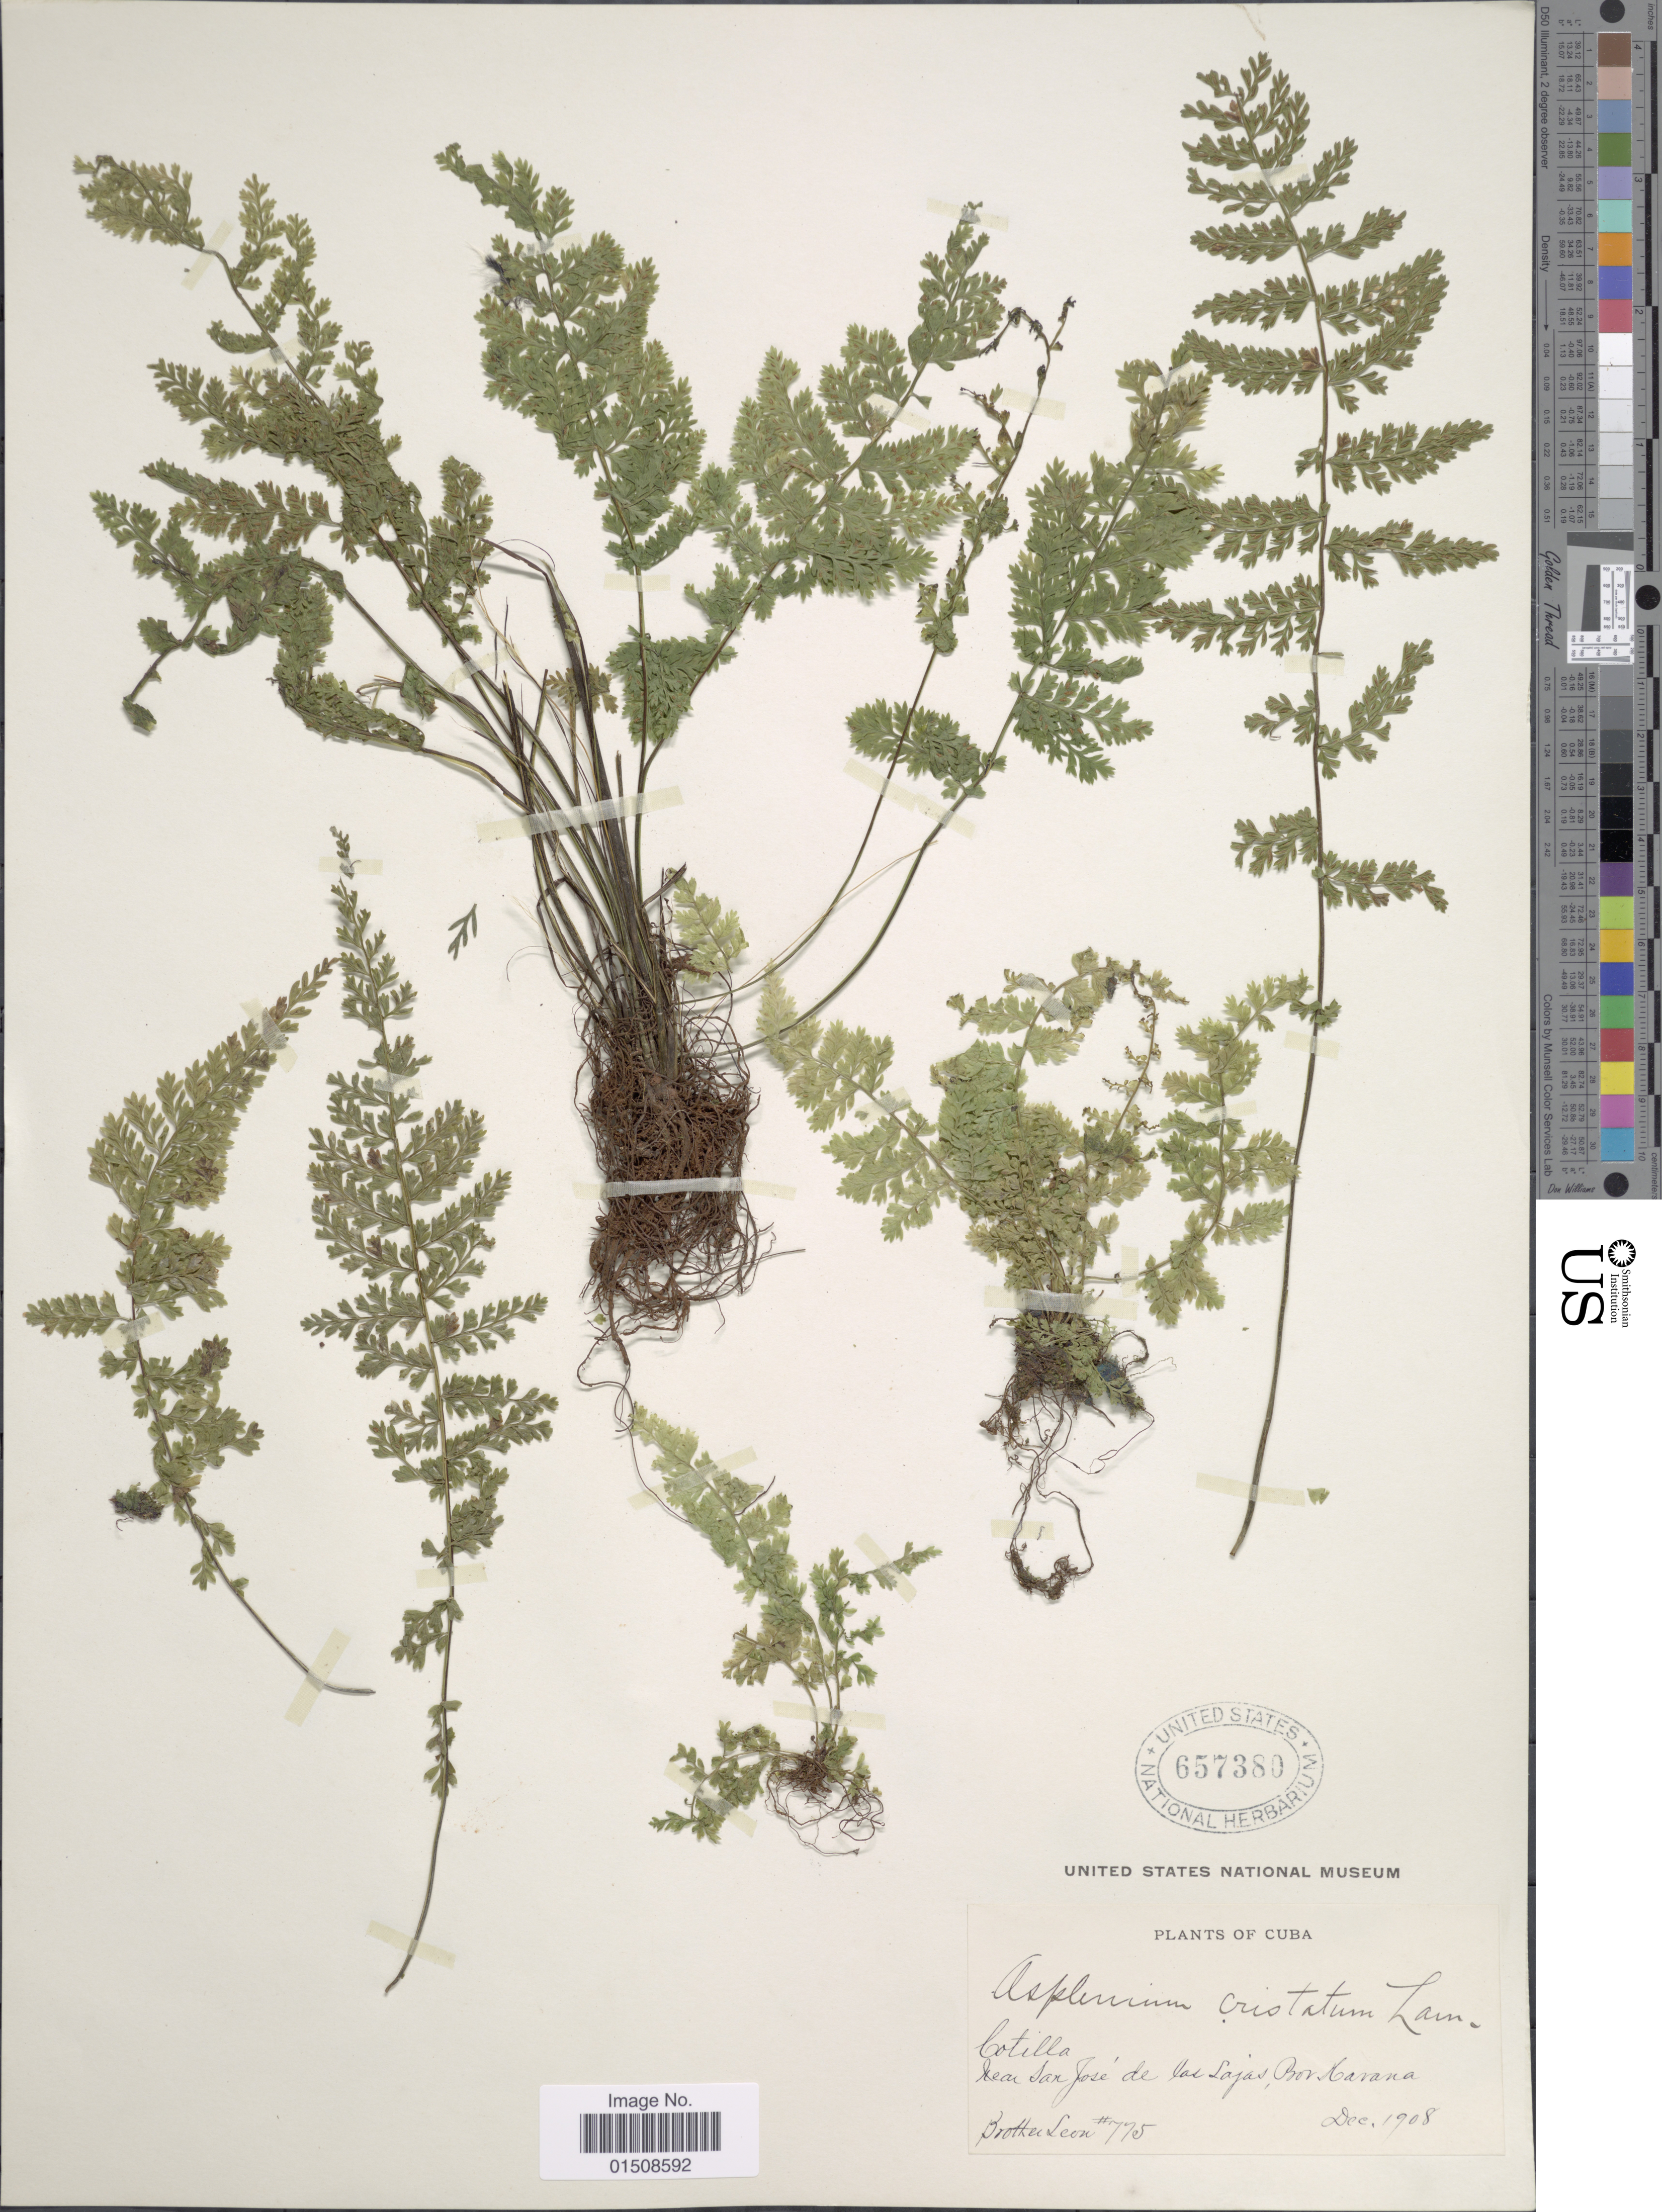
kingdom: Plantae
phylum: Tracheophyta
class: Polypodiopsida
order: Polypodiales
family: Aspleniaceae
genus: Asplenium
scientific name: Asplenium cristatum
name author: Lam.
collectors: Bro. León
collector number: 775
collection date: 1908-12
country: Cuba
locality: Cotilla, Near San Jose de las Lojas, Prov Havana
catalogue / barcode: US 657380